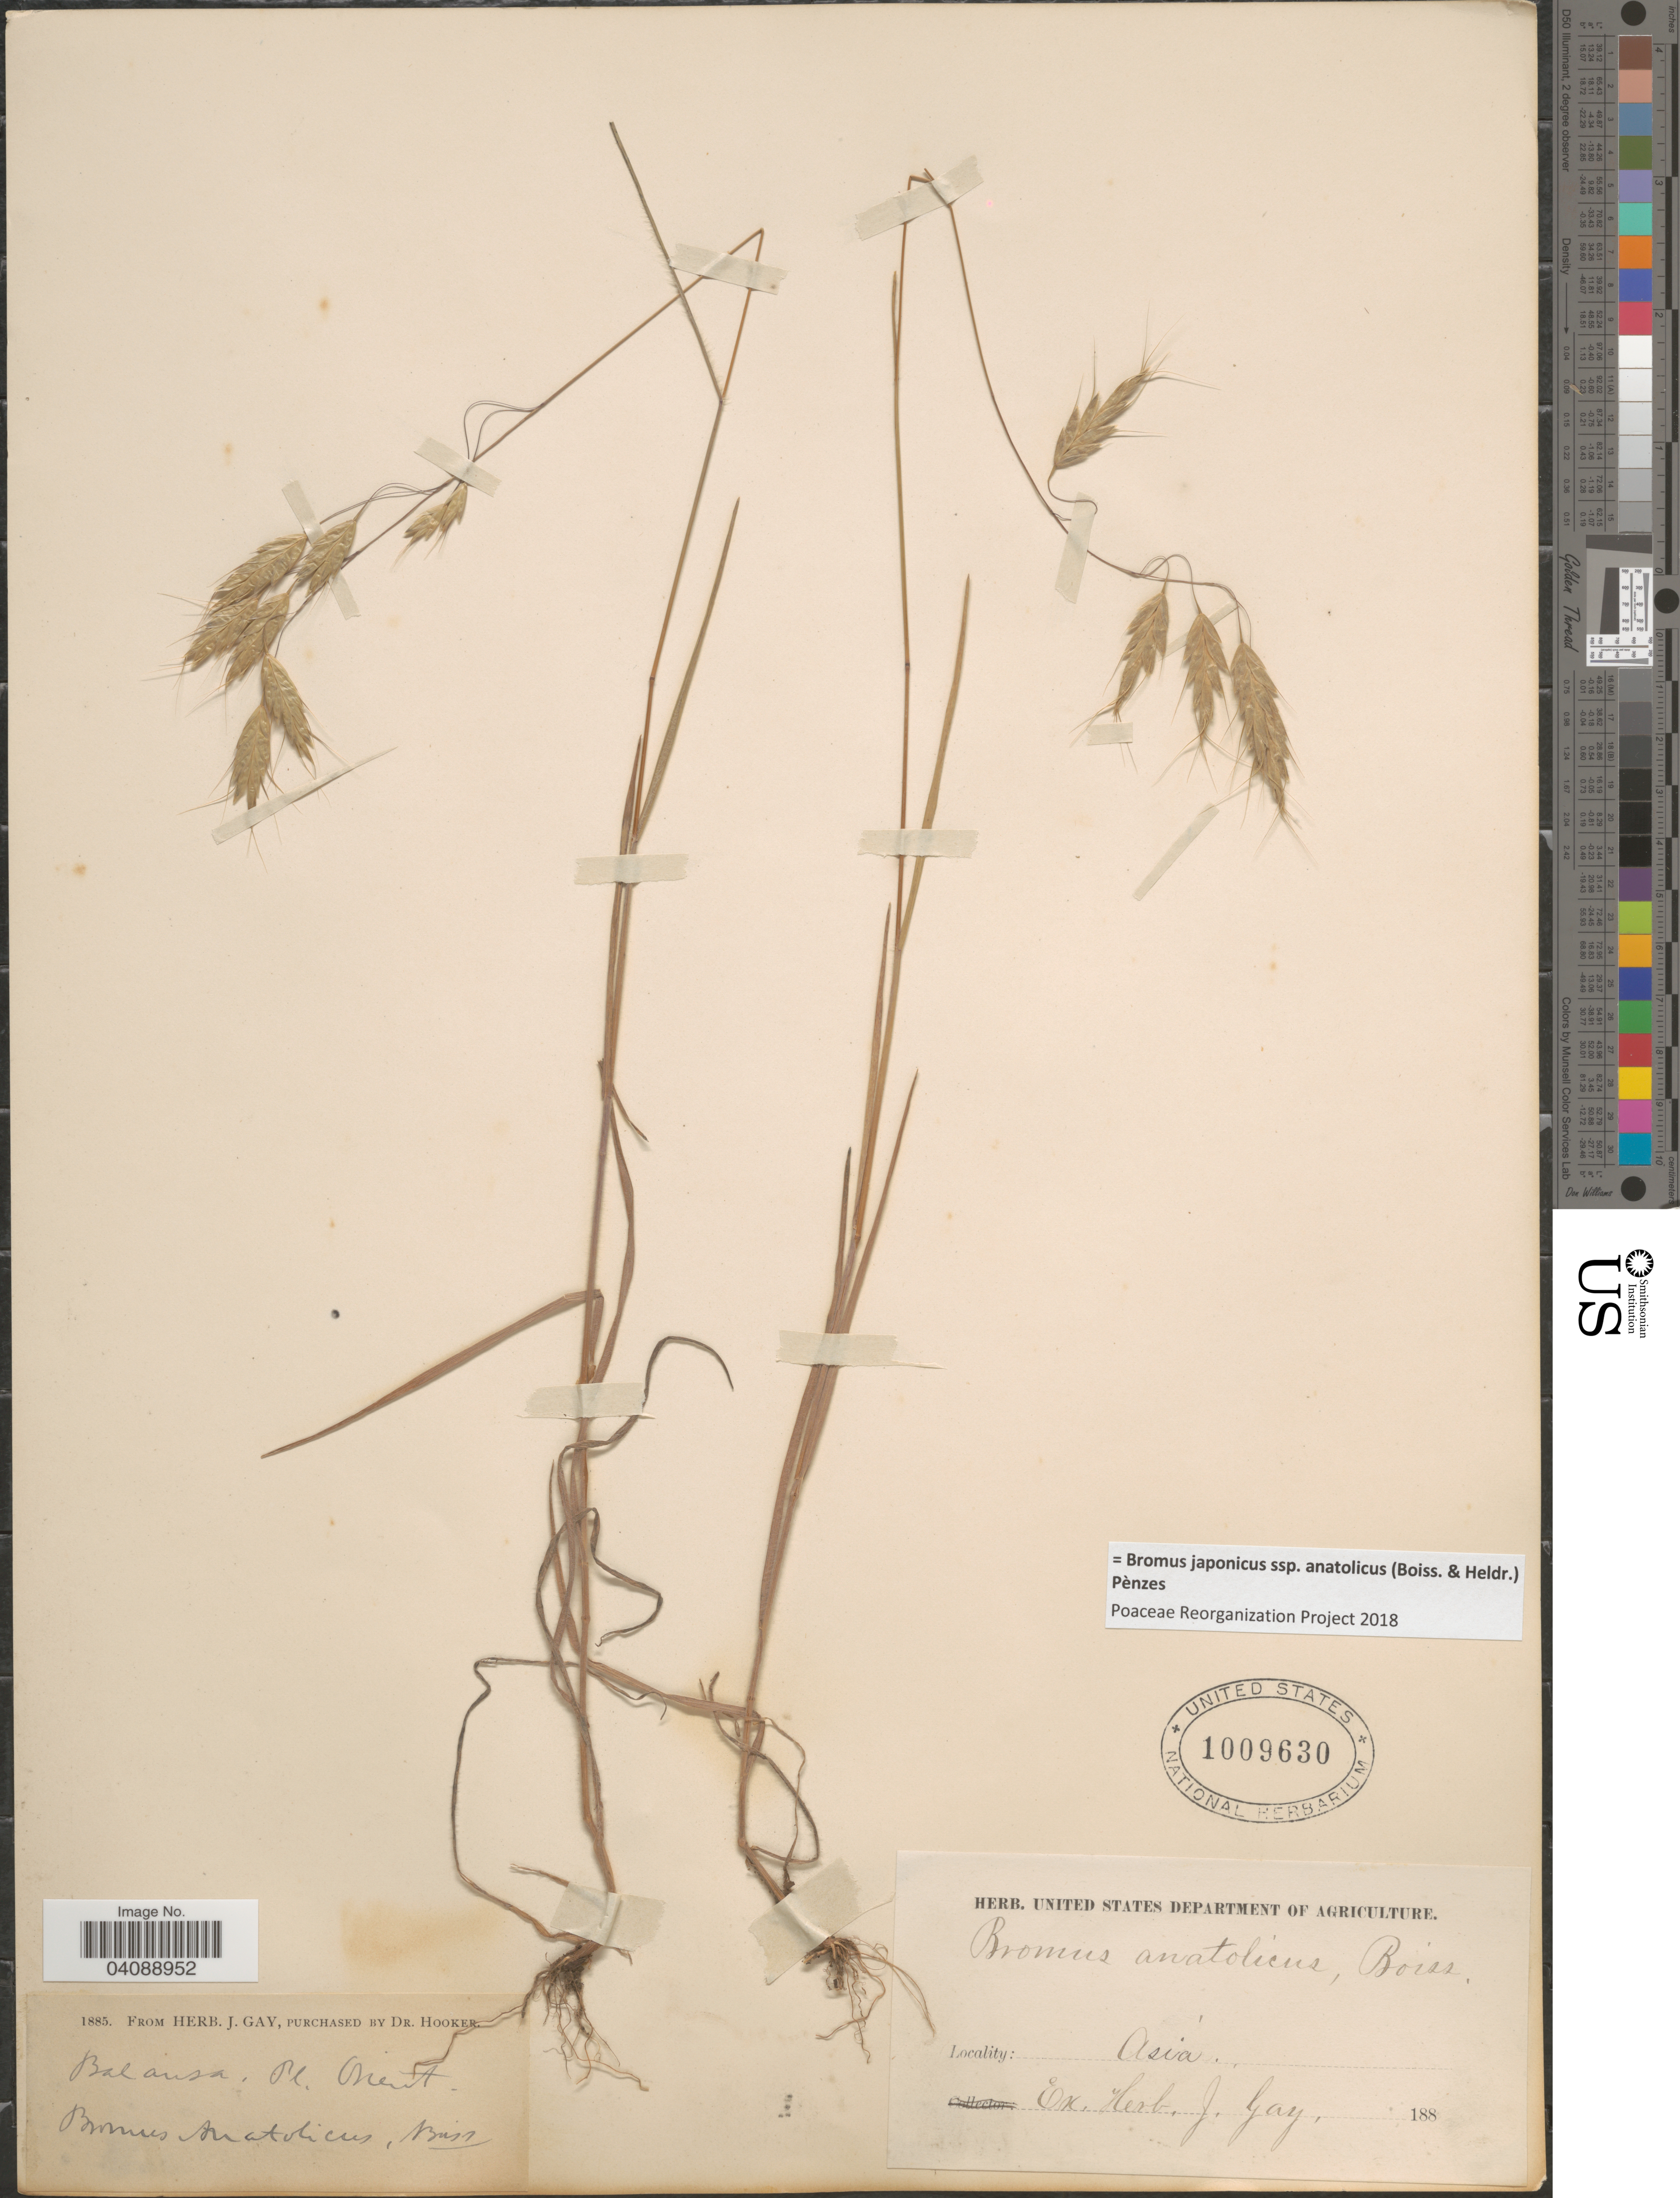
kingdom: Plantae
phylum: Tracheophyta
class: Liliopsida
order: Poales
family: Poaceae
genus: Bromus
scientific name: Bromus japonicus subsp. anatolicus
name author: (Boiss. & Heldr.) Pénzes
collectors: -. Balansa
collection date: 1885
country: Turkey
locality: Orient. Asia.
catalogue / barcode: US 1009630